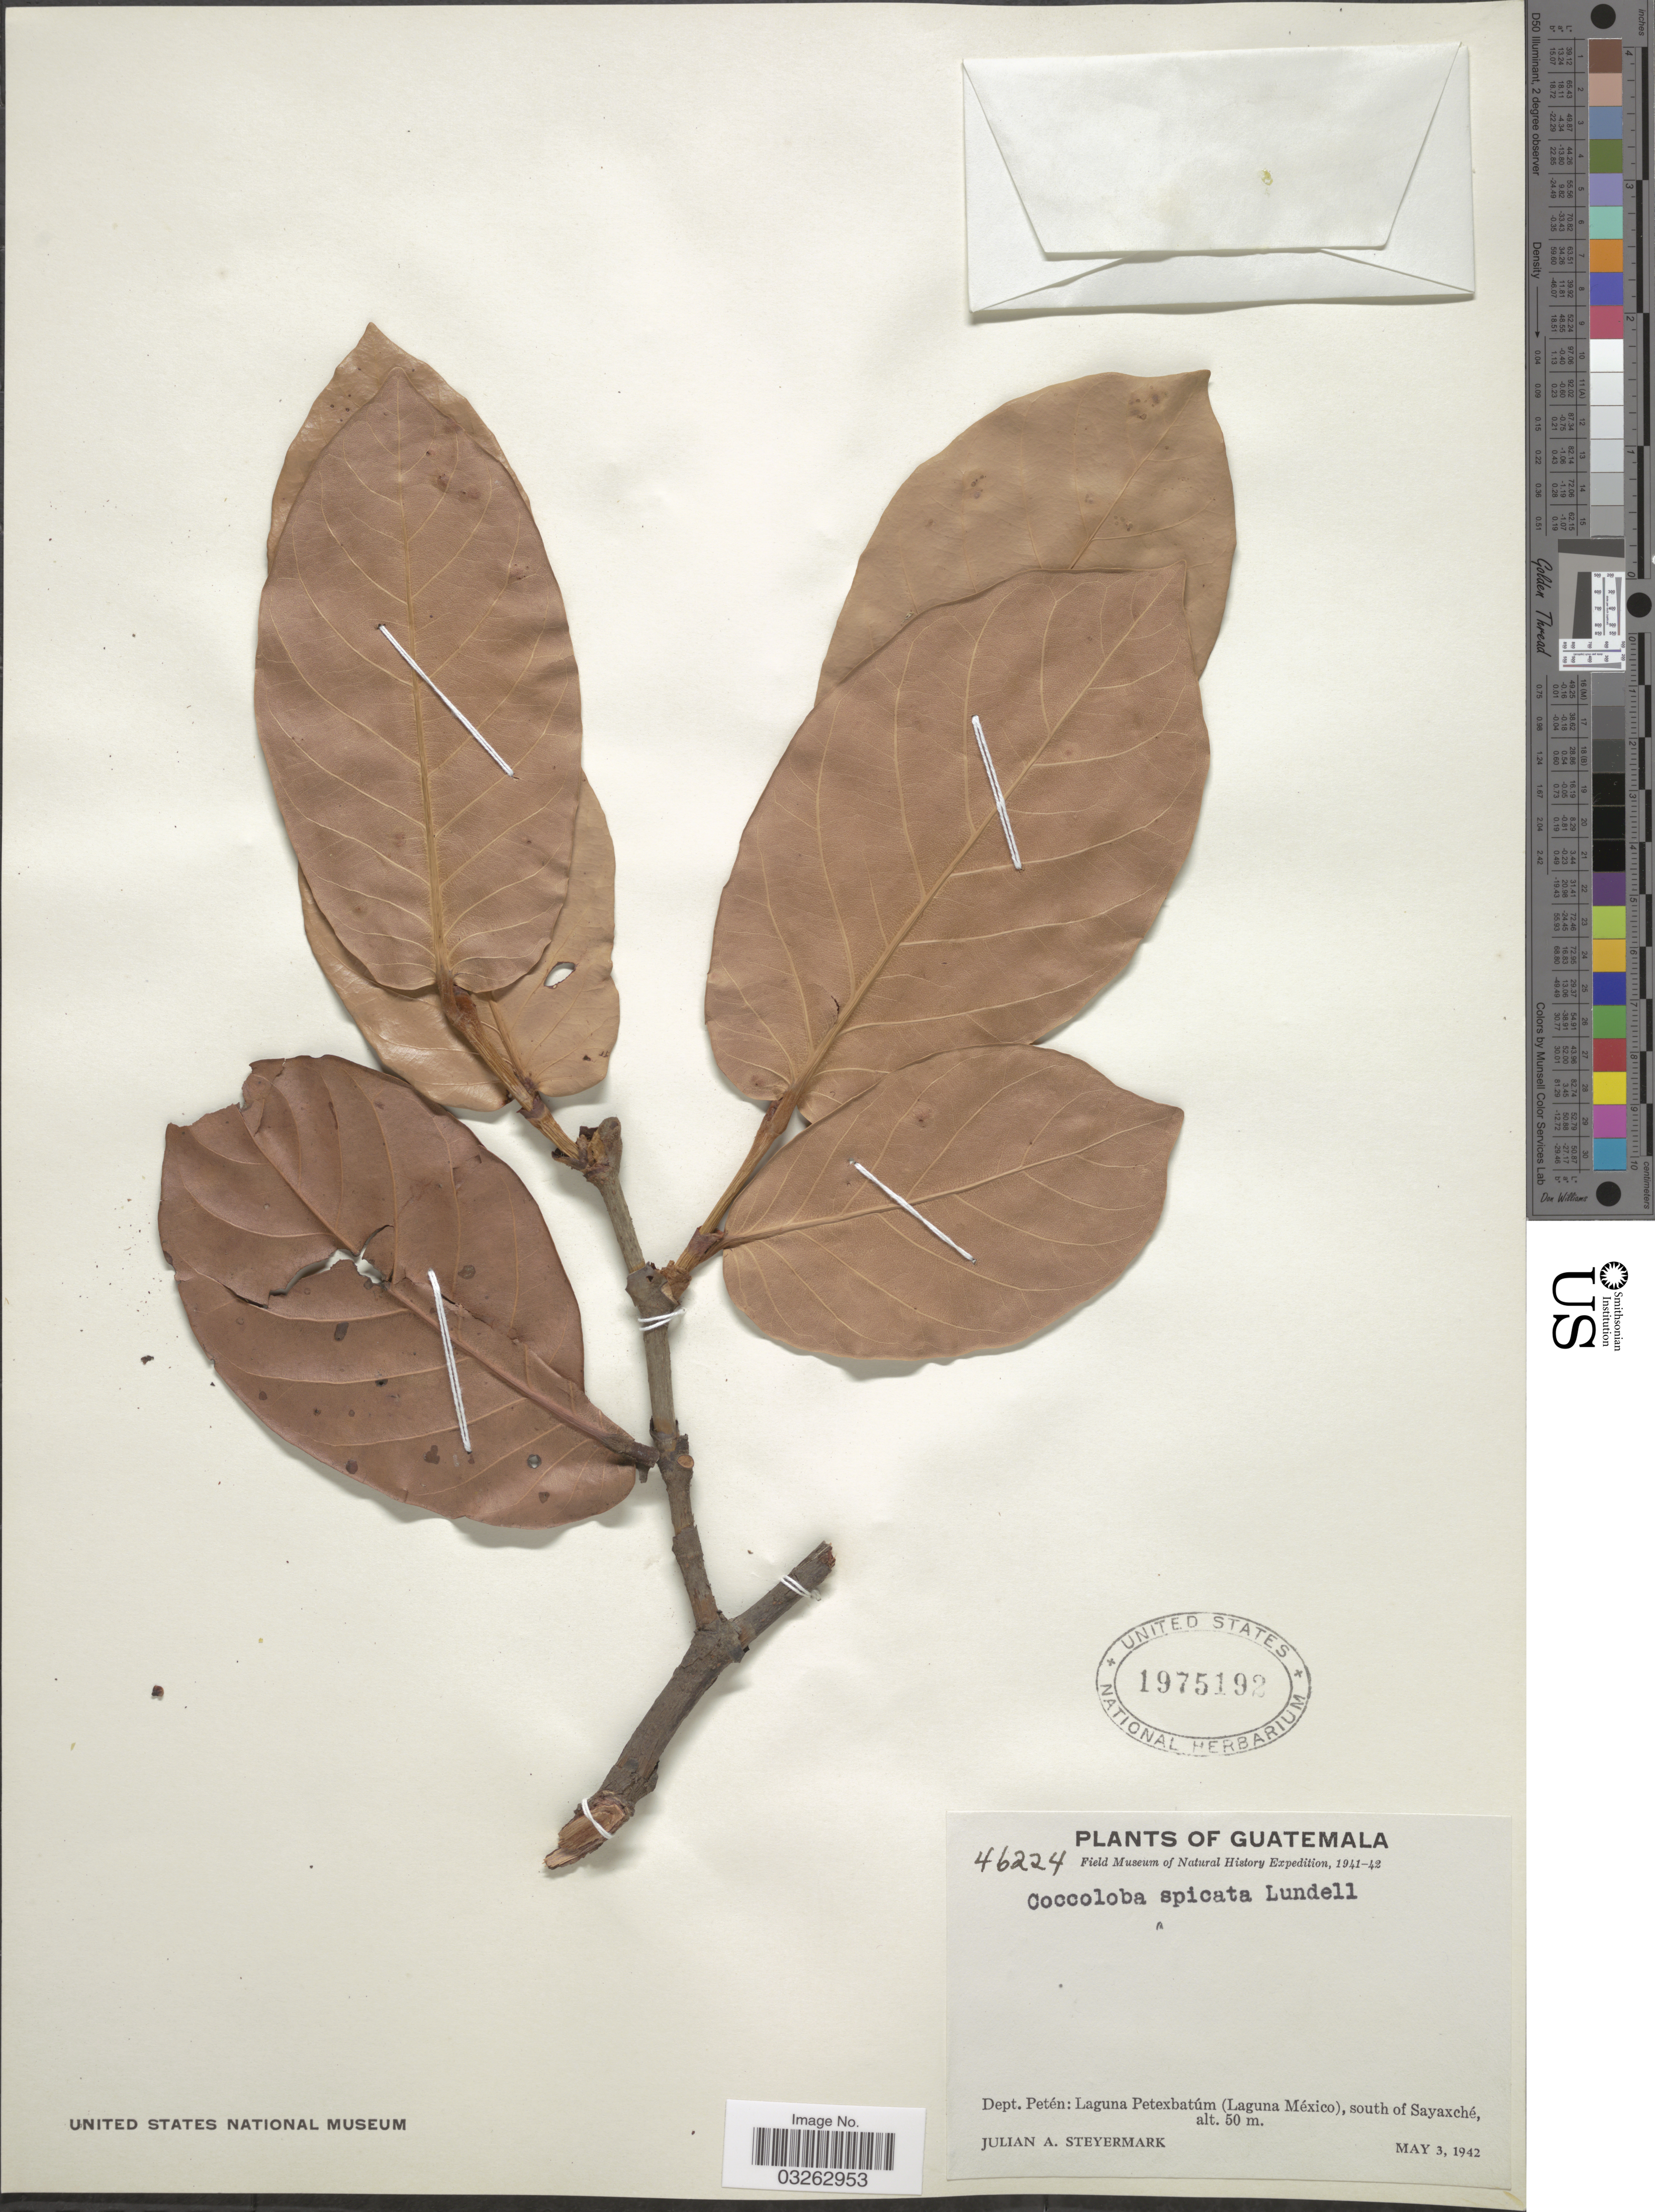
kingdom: Plantae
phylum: Tracheophyta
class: Magnoliopsida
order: Caryophyllales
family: Polygonaceae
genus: Coccoloba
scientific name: Coccoloba spicata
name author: Lundell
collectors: J. Steyermark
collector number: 46224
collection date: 1942-05-03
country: Guatemala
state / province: El Petén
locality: Dept. Petén: Laguna Petexbatúm (Laguna México), south of Sayaxché.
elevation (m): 50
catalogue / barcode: US 1975192